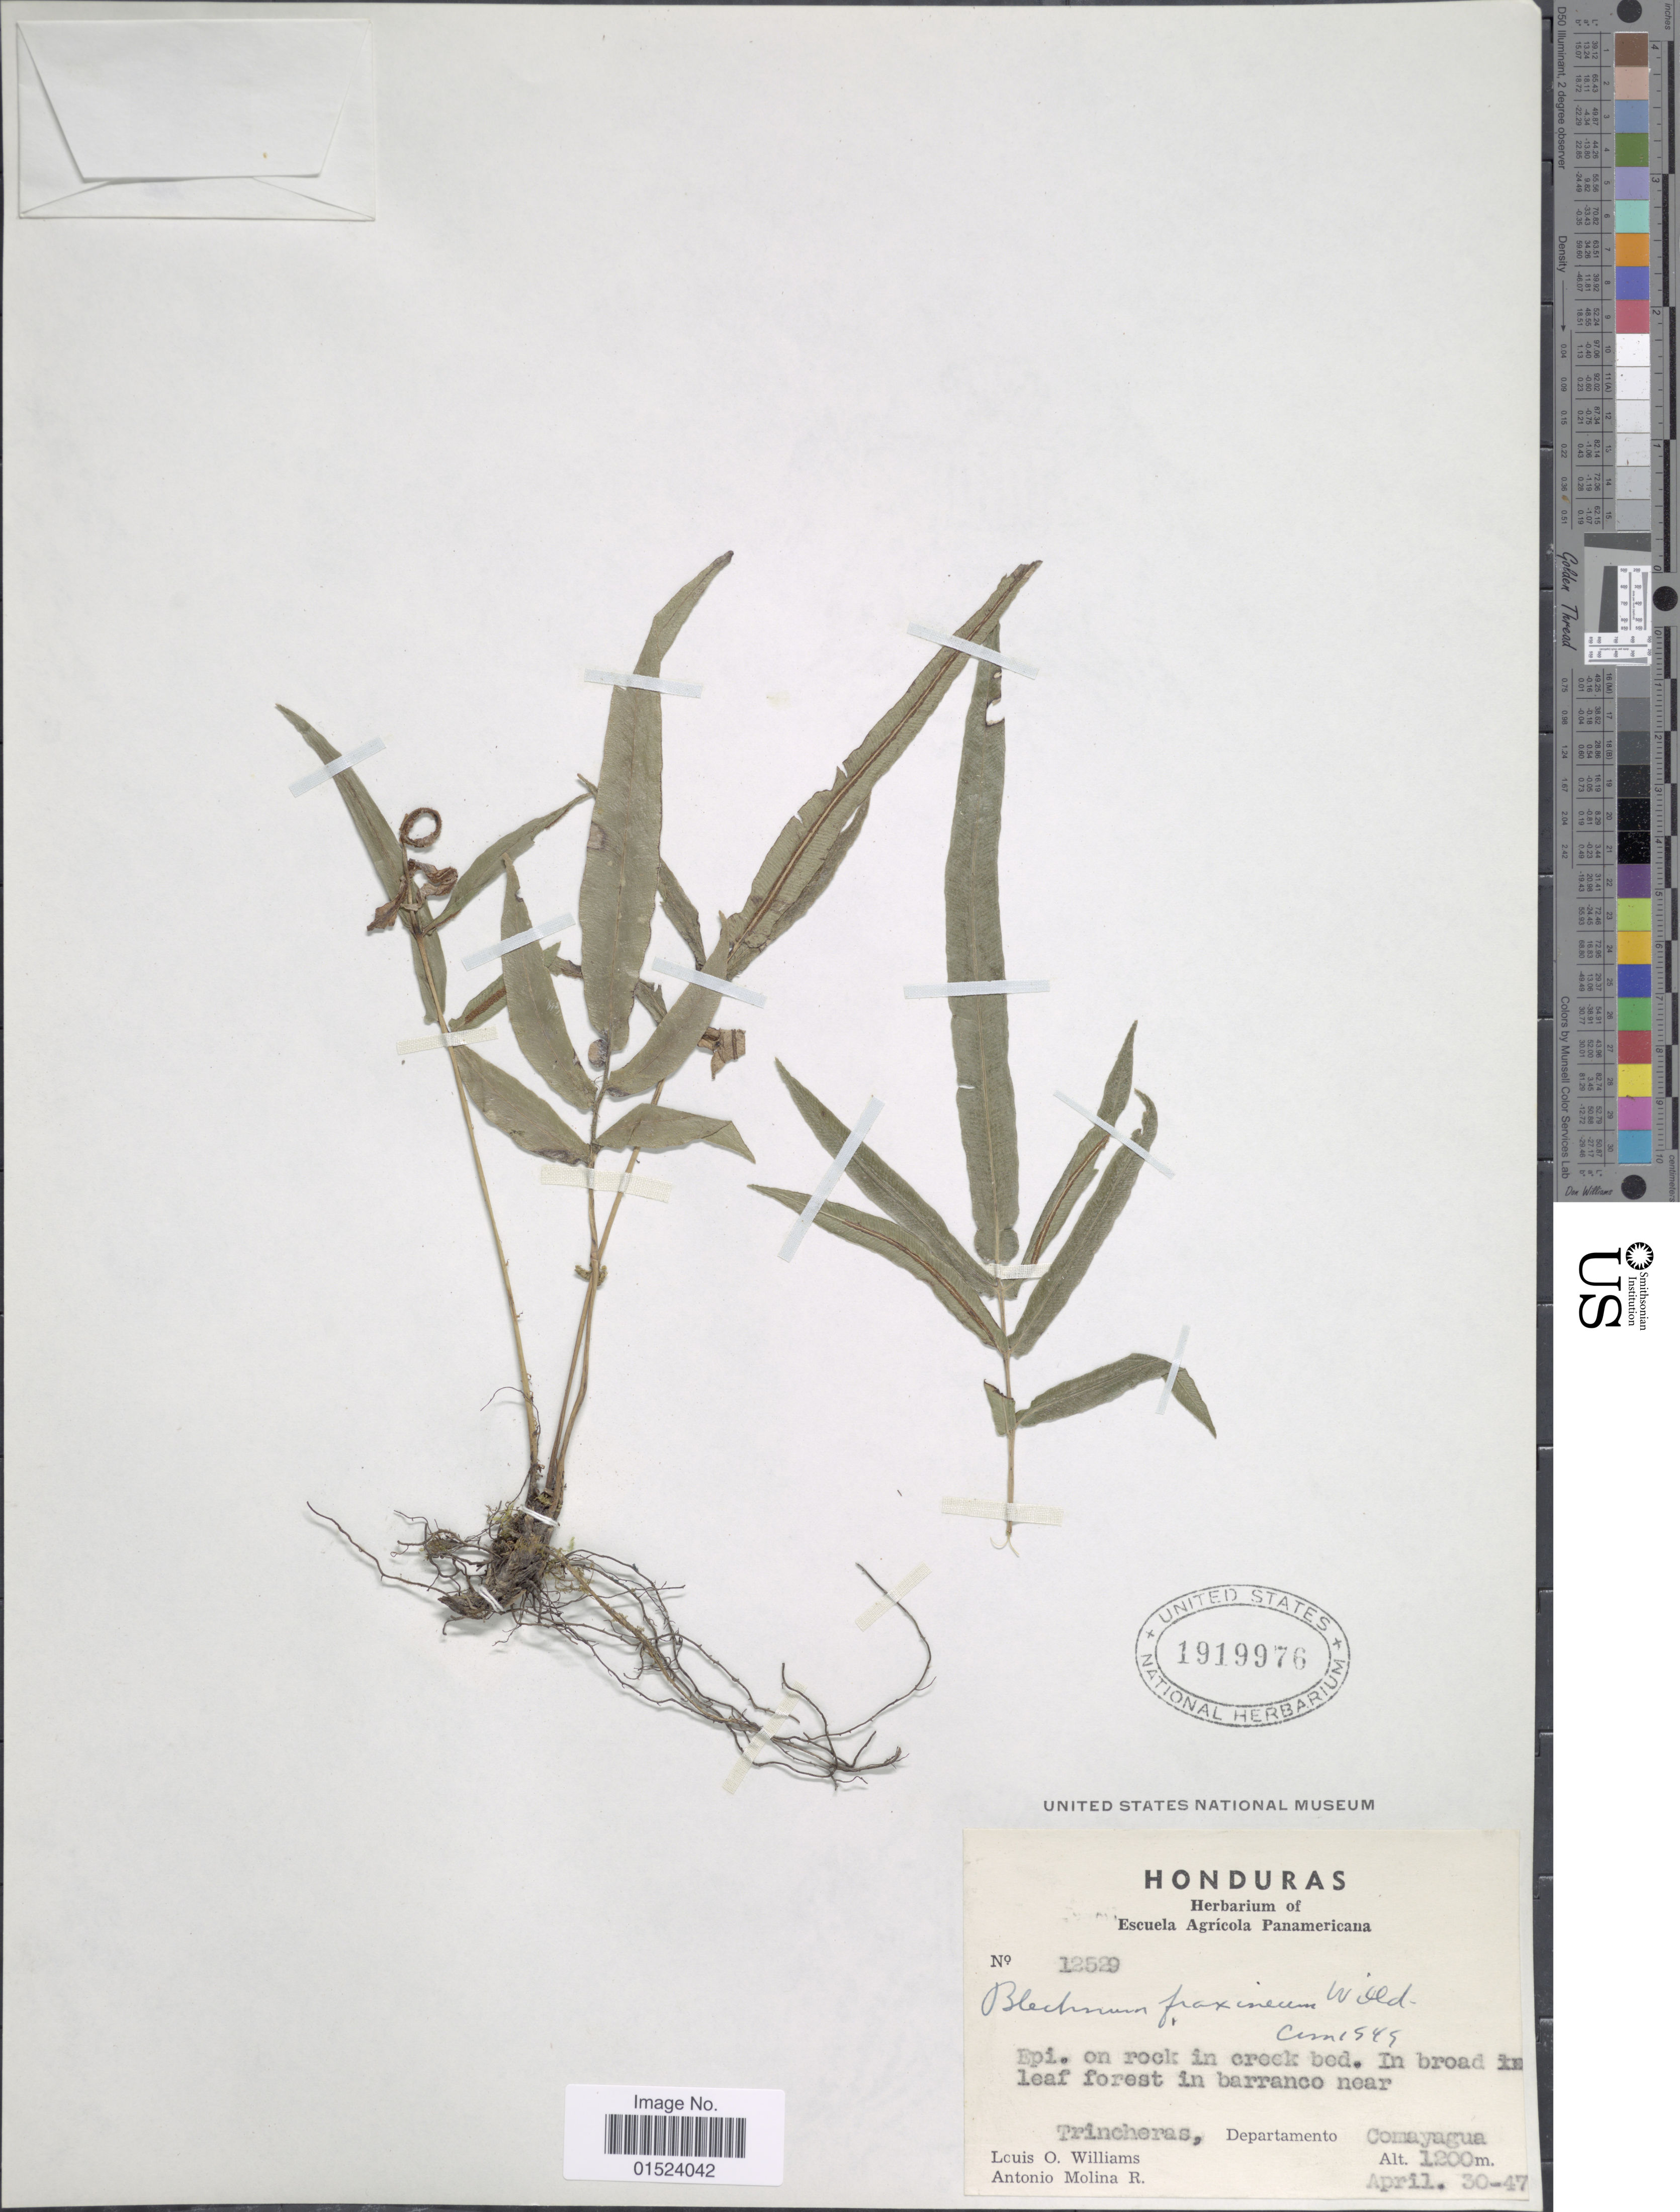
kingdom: Plantae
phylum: Tracheophyta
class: Polypodiopsida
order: Polypodiales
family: Blechnaceae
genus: Blechnum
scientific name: Blechnum gracile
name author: Kaulf.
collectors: L. O. Williams & A. Molina R.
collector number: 12529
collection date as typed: Transcribed d/m/y: 30/4/47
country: Honduras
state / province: Comayagua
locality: In broad in leaf forest in barranco near Trincheras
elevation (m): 1200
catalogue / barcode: US 1919976